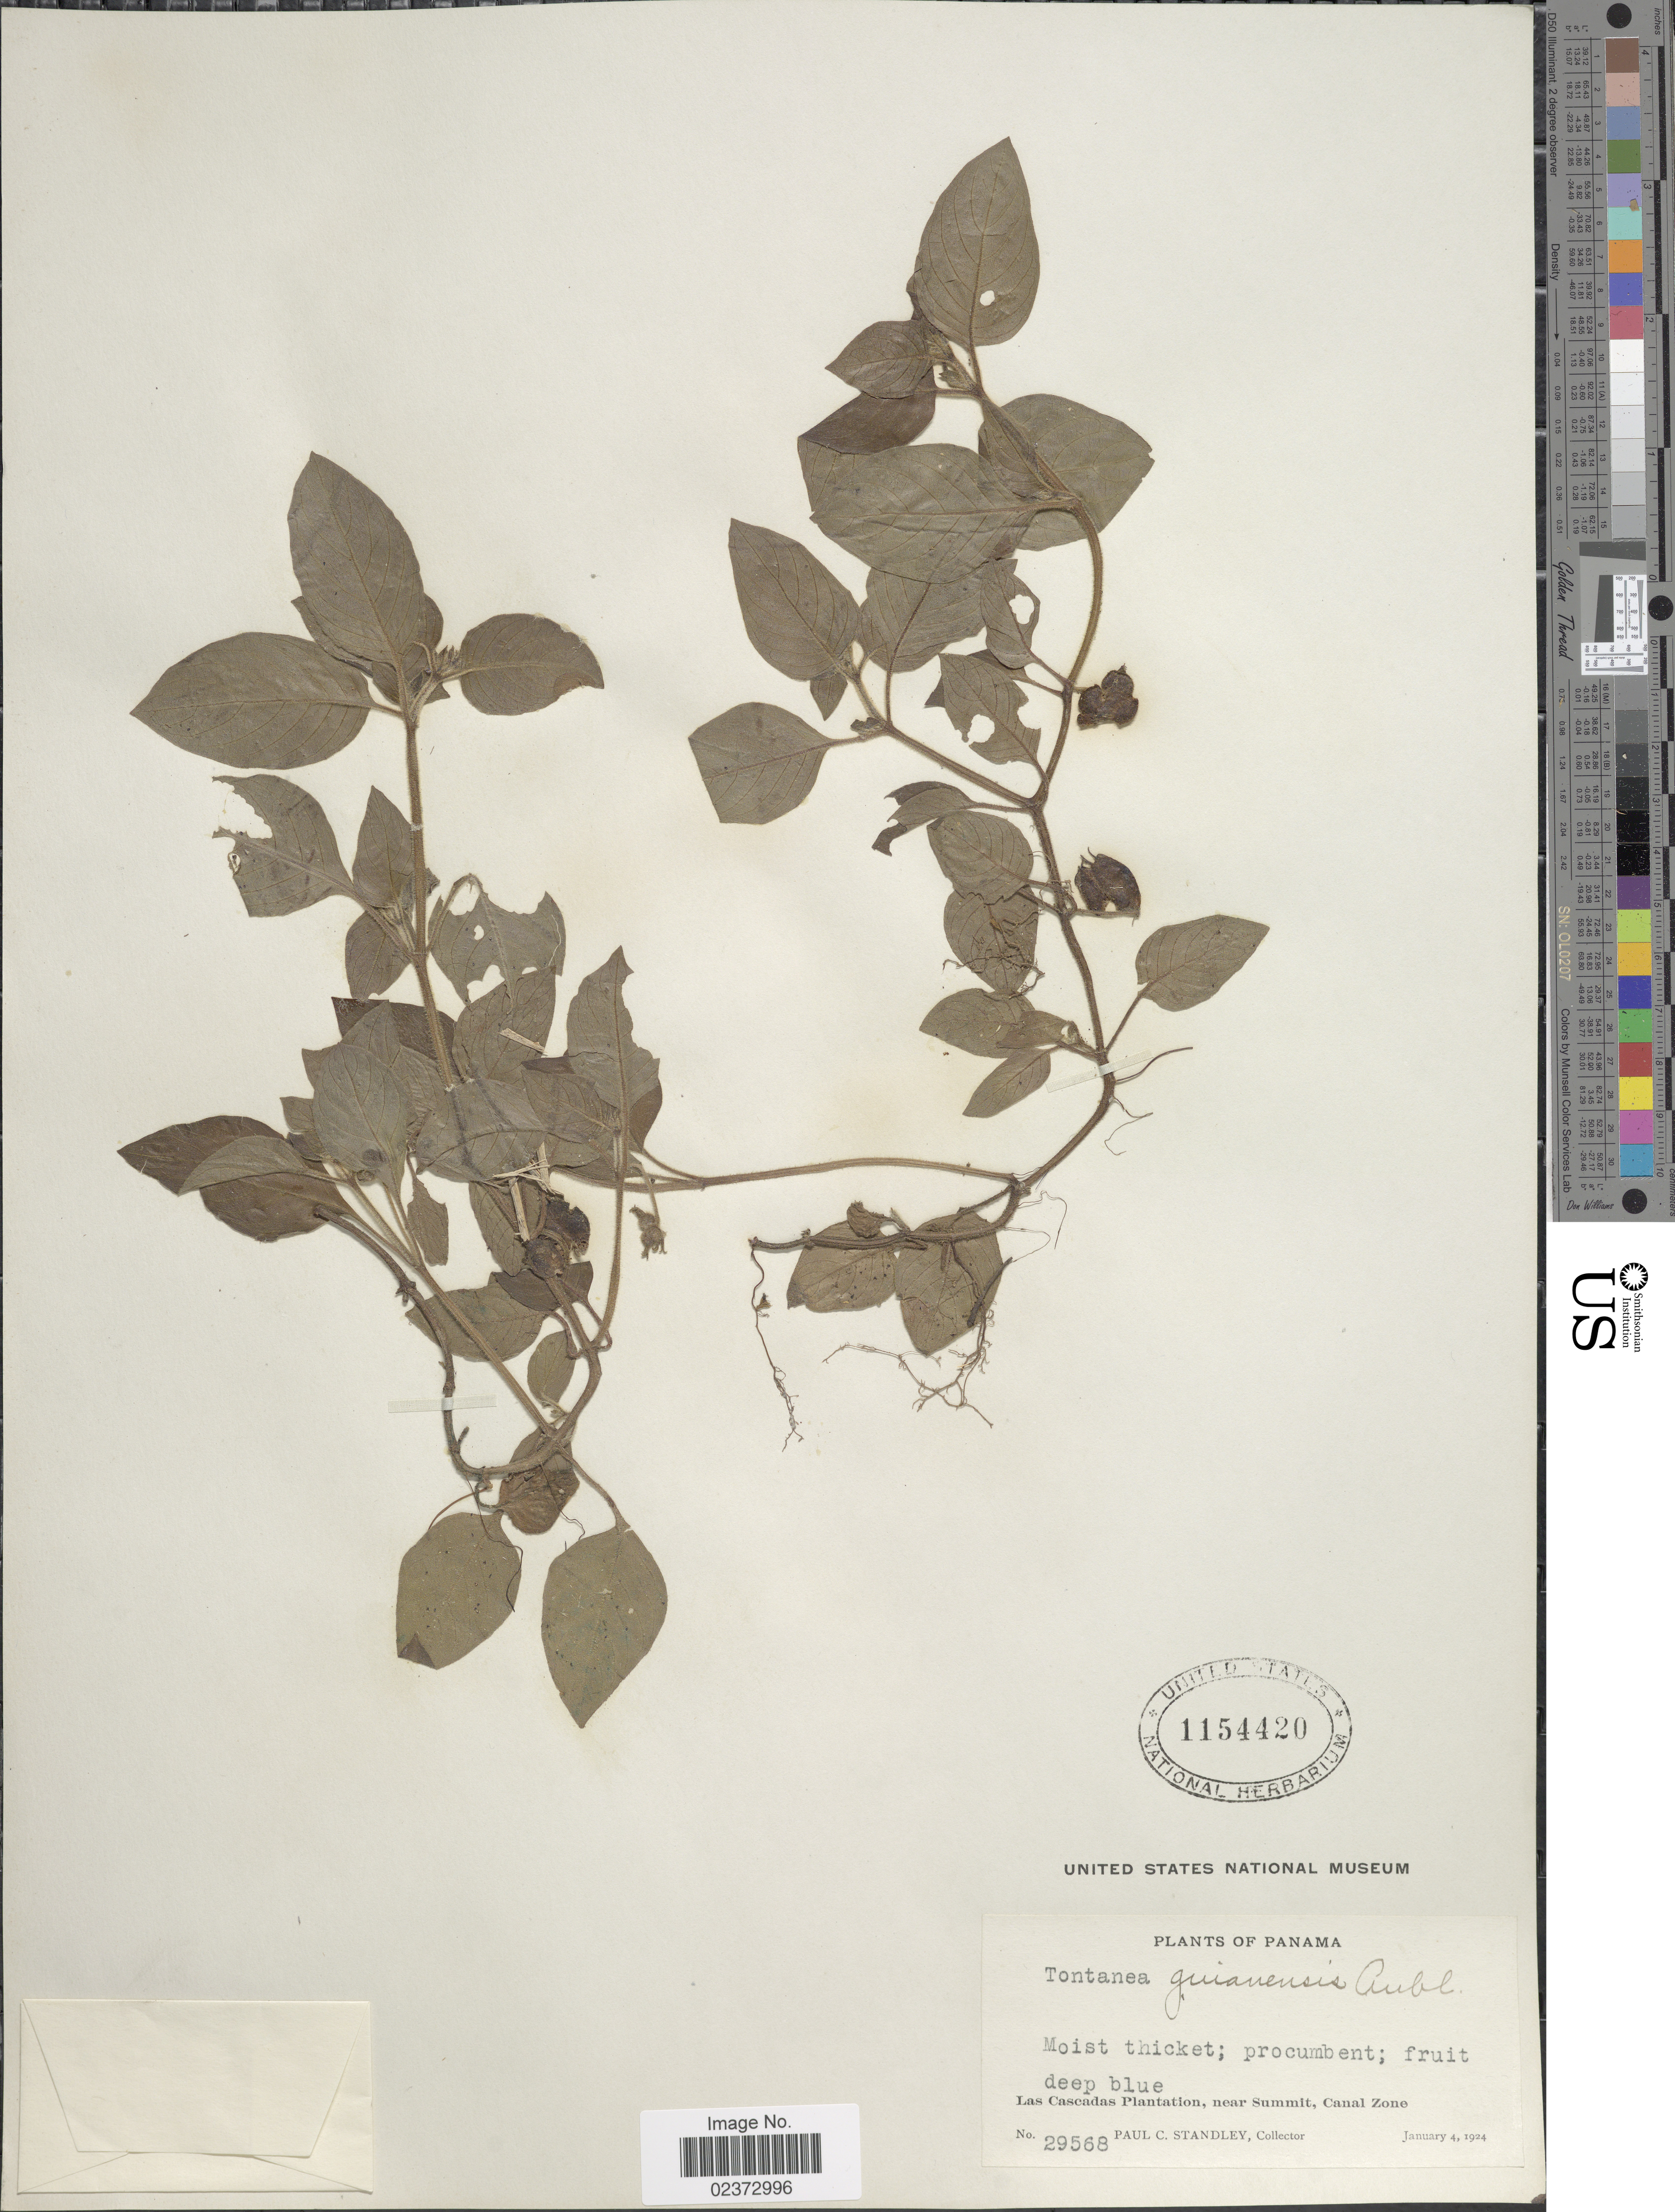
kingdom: Plantae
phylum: Tracheophyta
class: Magnoliopsida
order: Gentianales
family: Rubiaceae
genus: Coccocypselum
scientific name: Coccocypselum guianense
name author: (Aubl.) K. Schum.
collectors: P. C. Standley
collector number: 29568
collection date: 1924-01-04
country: Panama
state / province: Colón / Panamá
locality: Las Cascadas Plantation, near Summit, Canal Zone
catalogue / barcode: US 1154420